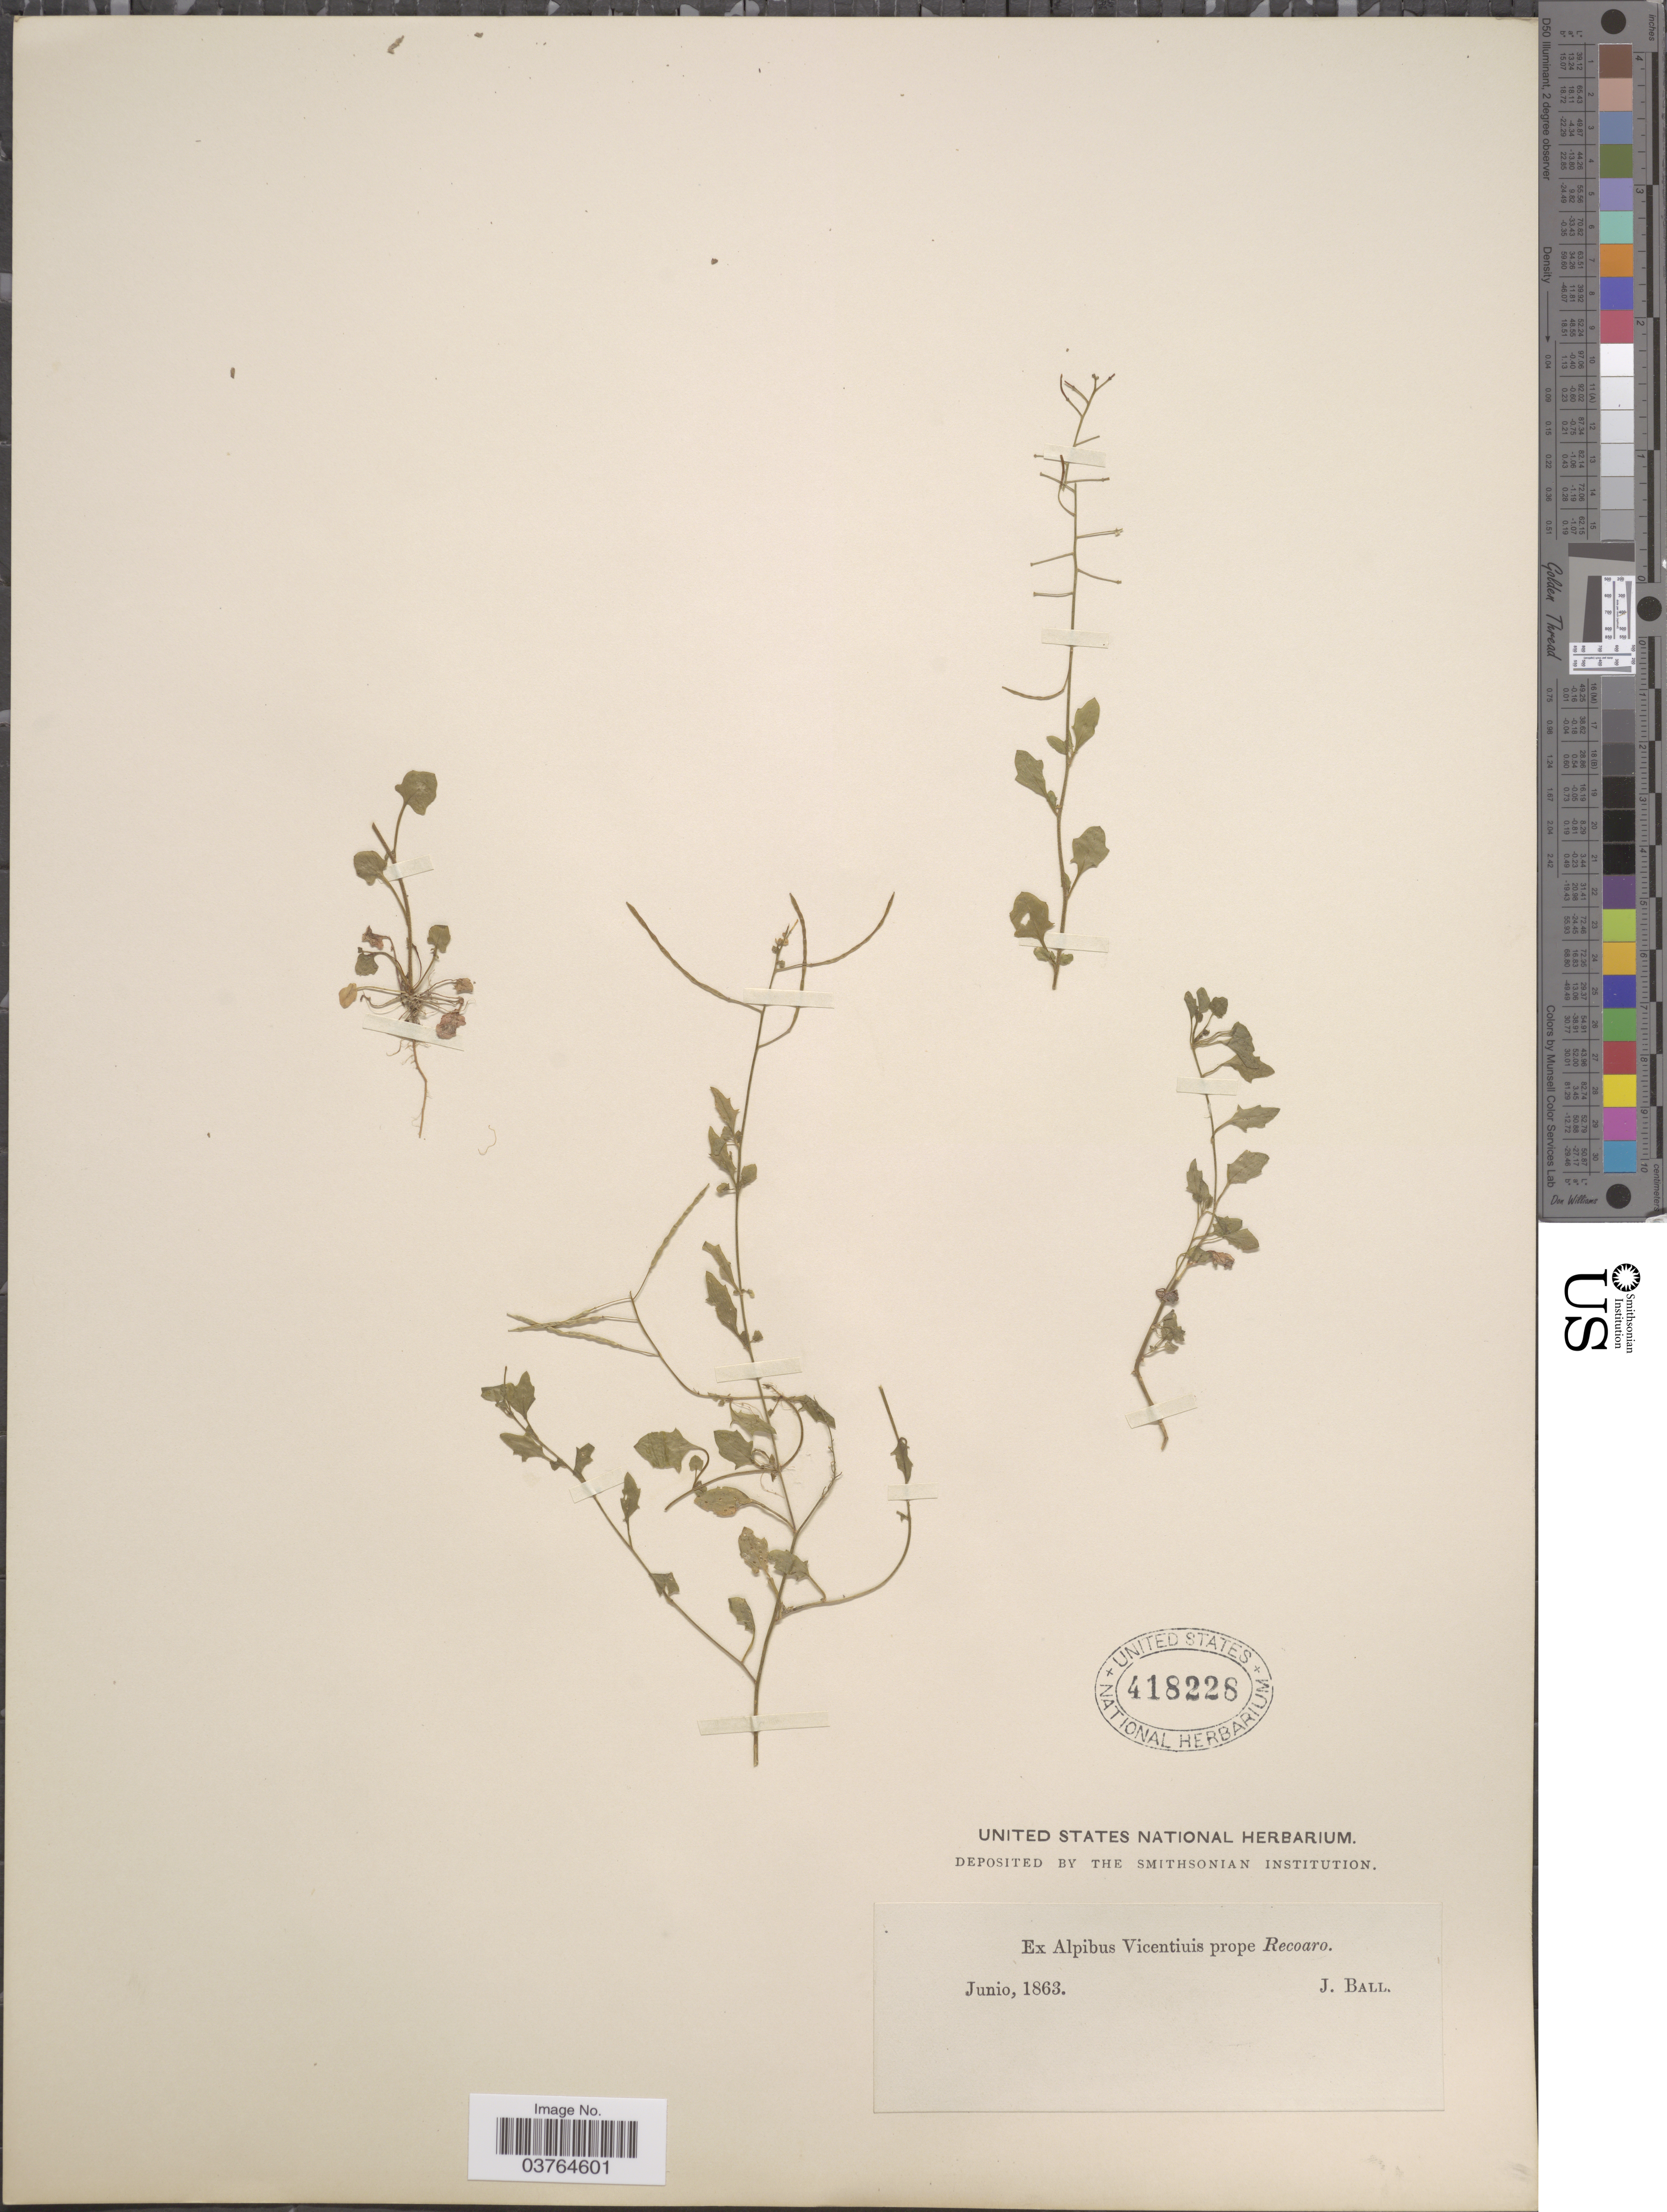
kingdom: Plantae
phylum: Tracheophyta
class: Magnoliopsida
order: Brassicales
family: Brassicaceae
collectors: J. Ball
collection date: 1863-06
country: Italy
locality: Ex Alpibus Vicentiuis prope Recoaro.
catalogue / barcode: US 418228